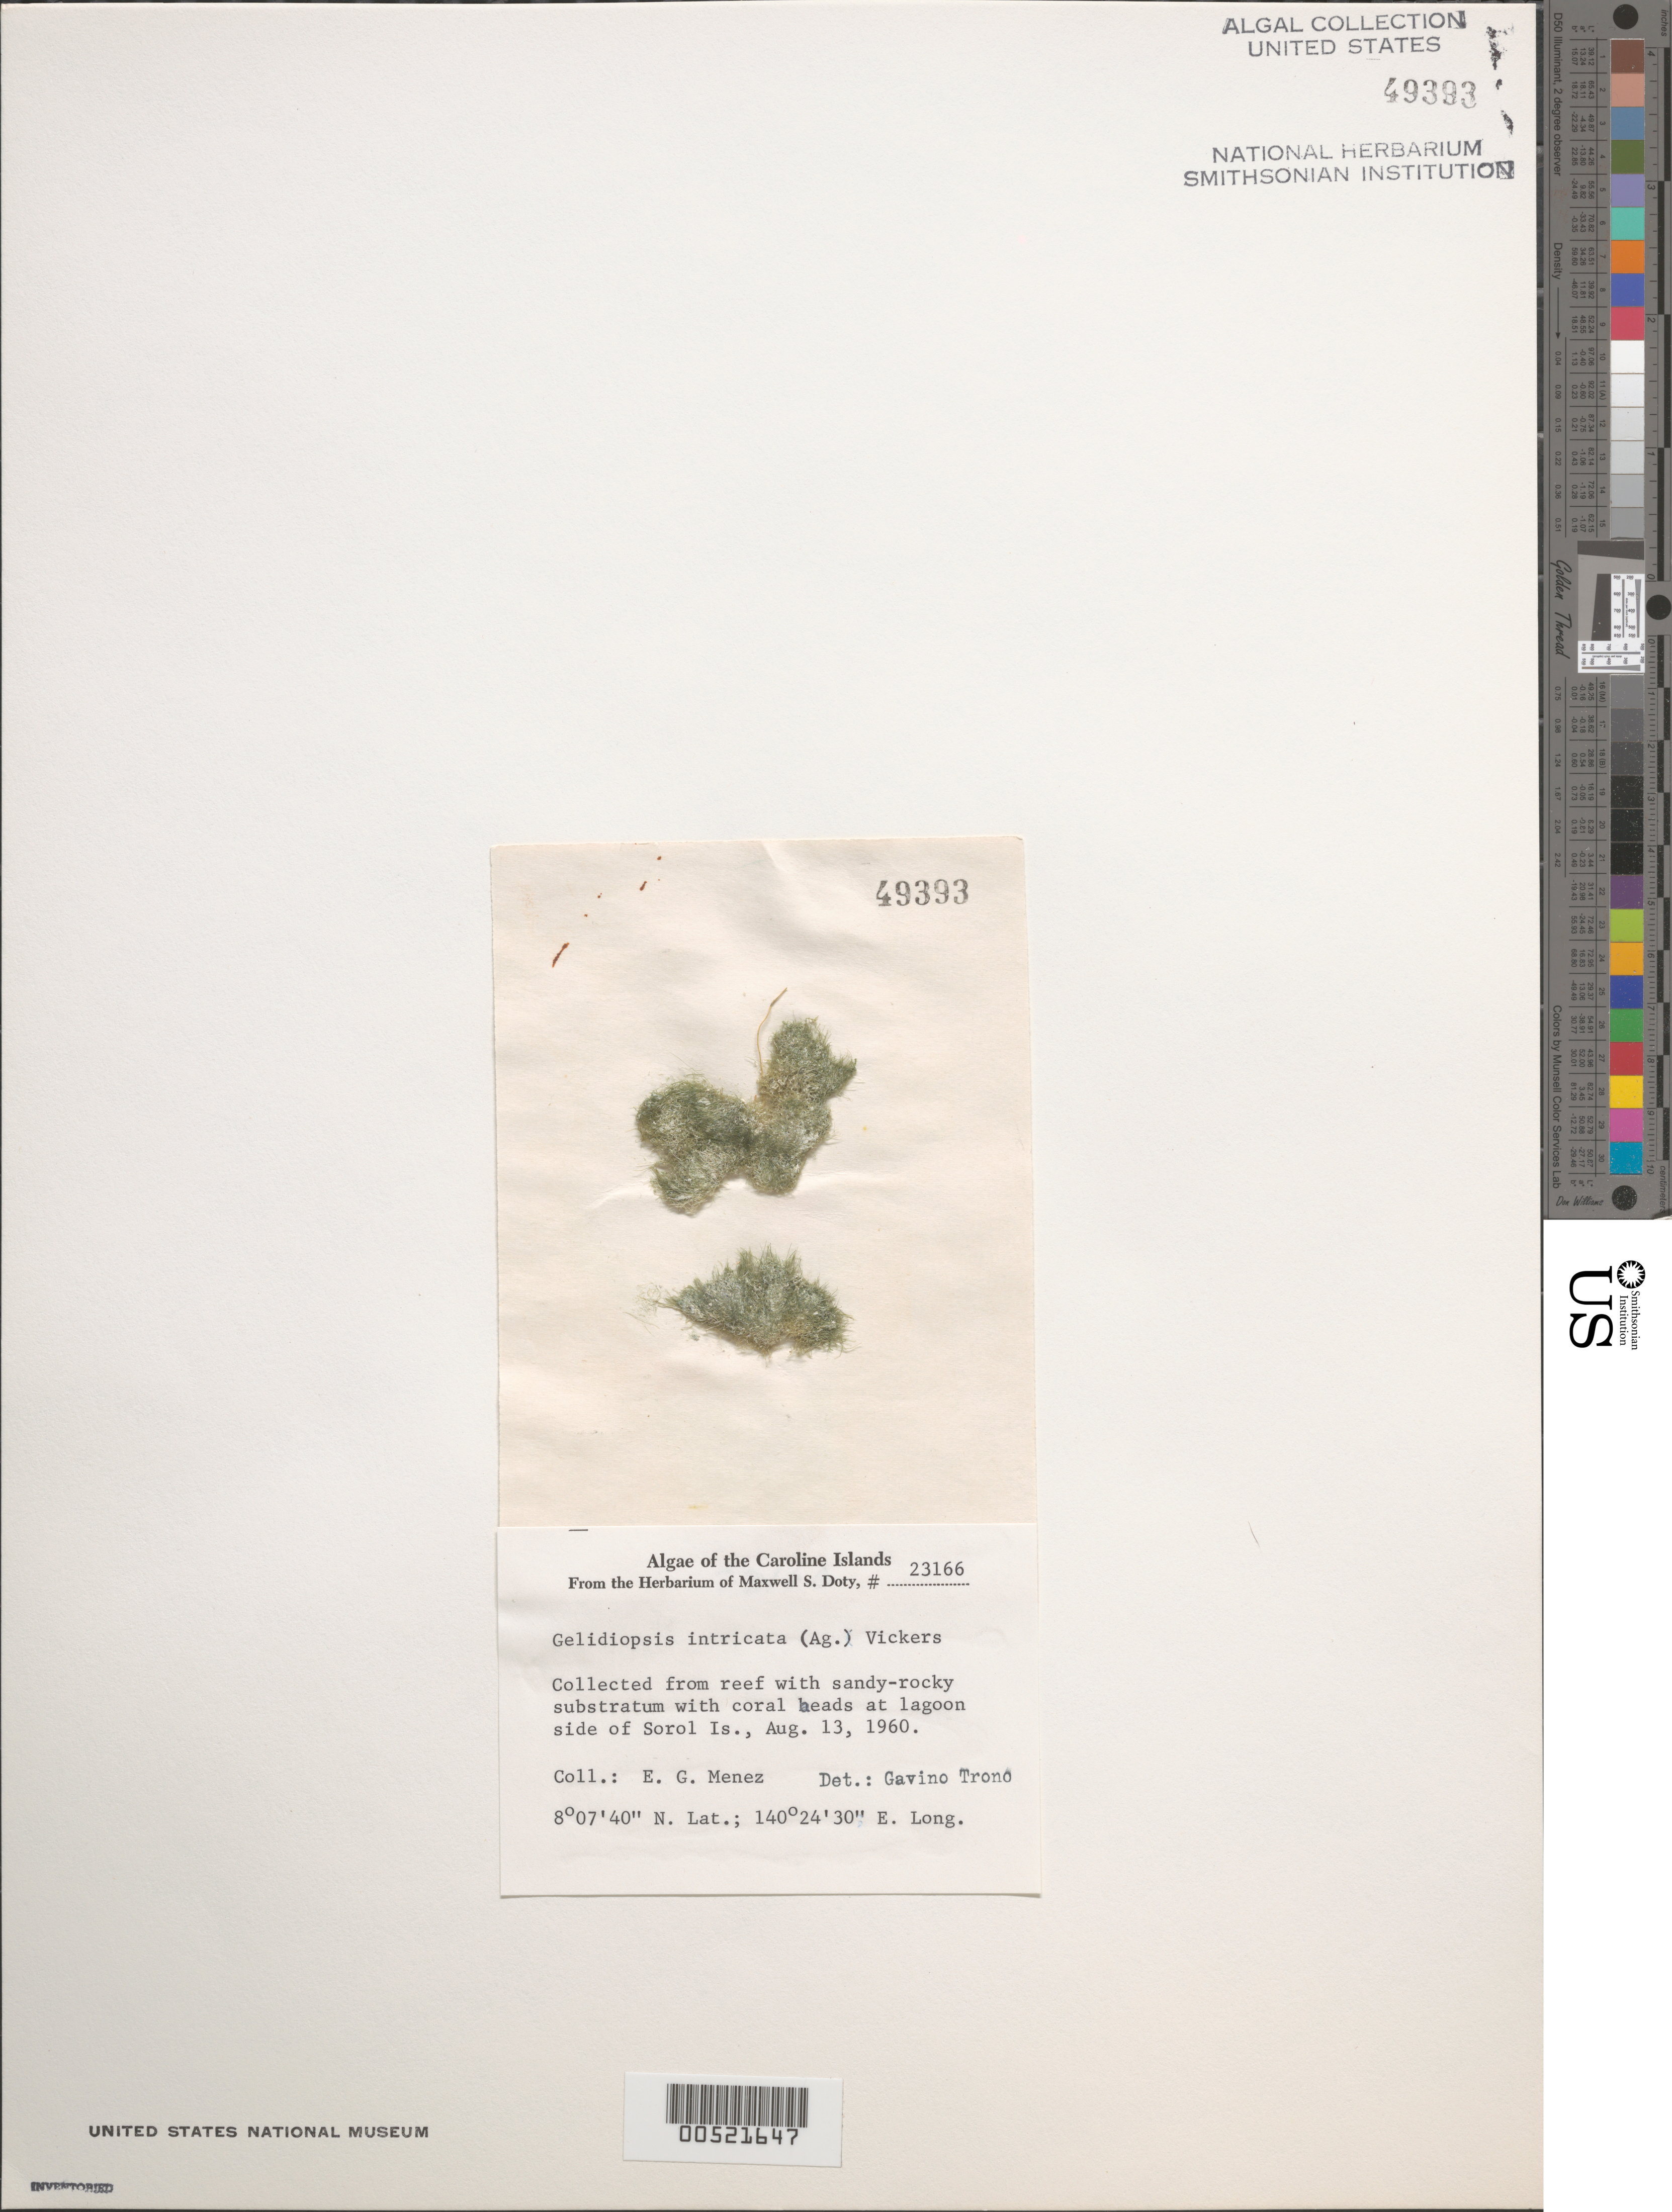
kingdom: Plantae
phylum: Rhodophyta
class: Florideophyceae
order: Rhodymeniales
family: Lomentariaceae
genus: Ceratodictyon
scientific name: Ceratodictyon intricatum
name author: (C. Agardh) R.E. Norris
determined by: Algae name updating Project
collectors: Meñez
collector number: MSD 23166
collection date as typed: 13 Aug 1960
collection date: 1960-08-13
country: Micronesia, Federated States of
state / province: Yap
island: Sorol Atoll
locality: Sorel Islet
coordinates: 8 07' 40" N, 140 24' 30" E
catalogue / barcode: US 49393